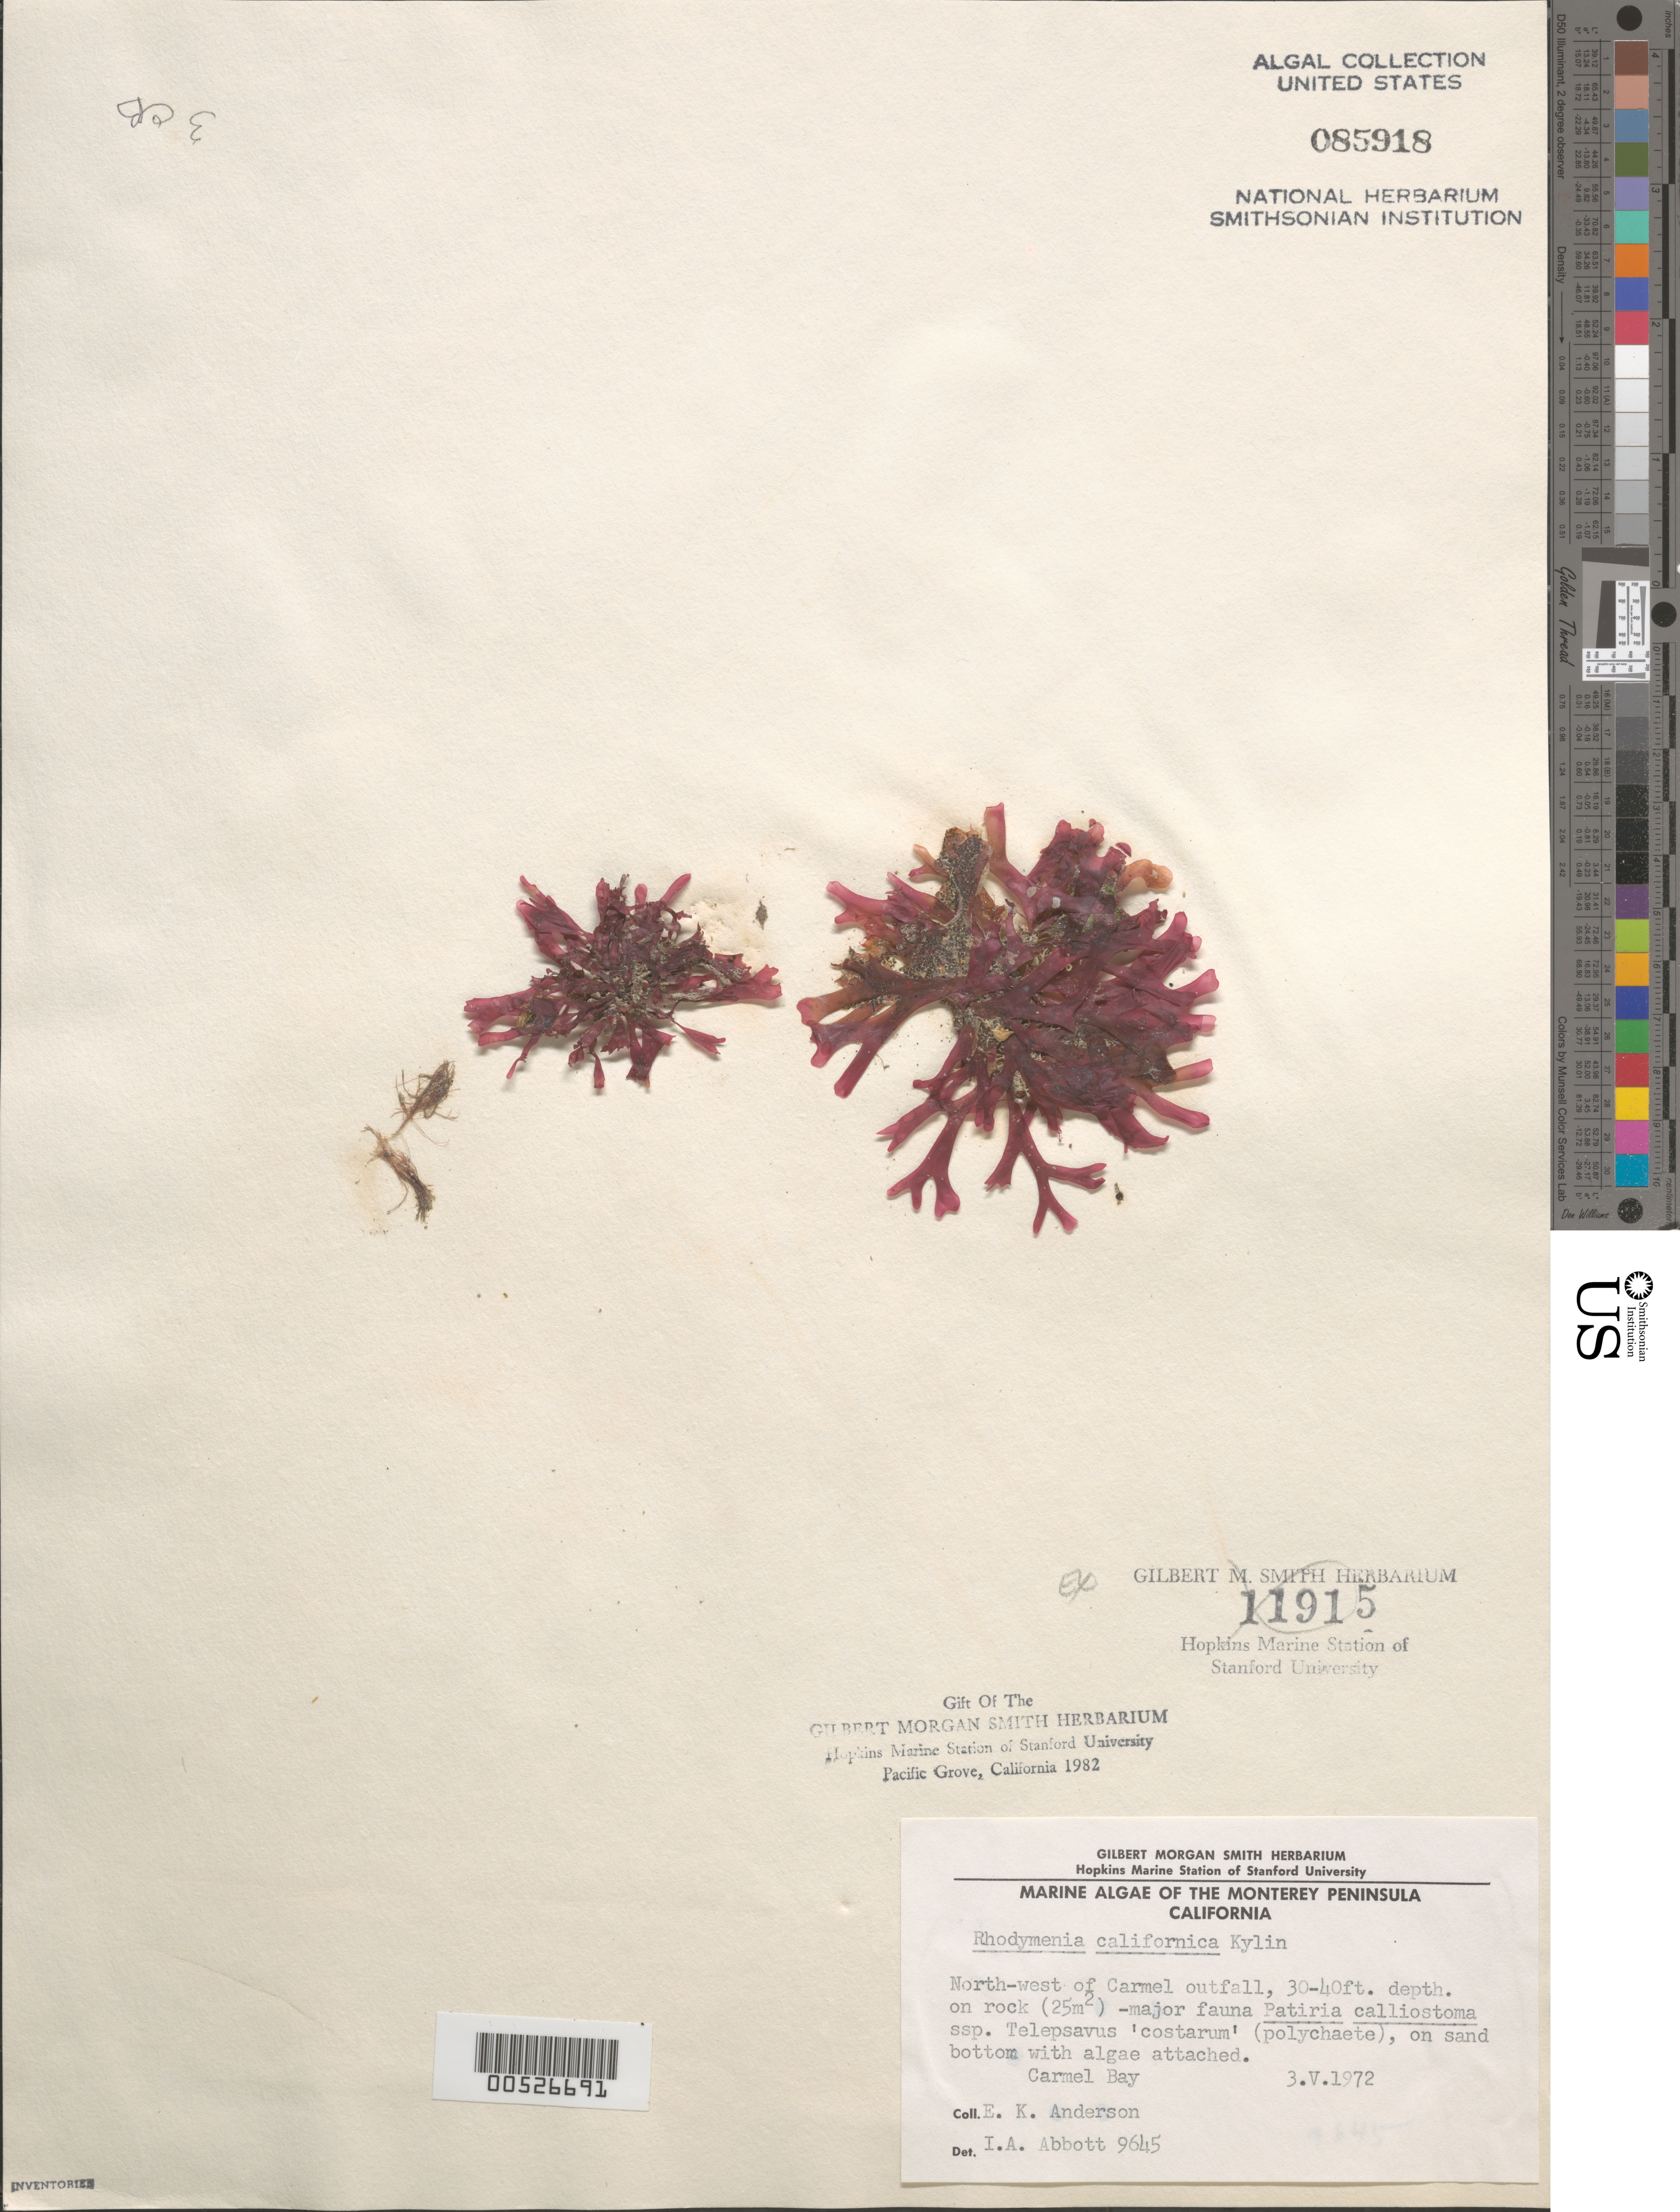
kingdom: Plantae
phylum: Rhodophyta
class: Florideophyceae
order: Rhodymeniales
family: Rhodymeniaceae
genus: Rhodymenia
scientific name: Rhodymenia californica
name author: Kylin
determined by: Abbott, Isabella A.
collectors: E. K. Anderson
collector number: IAA 9645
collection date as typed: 03 May 1972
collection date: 1972-05-03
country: United States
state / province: California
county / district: Monterey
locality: Carmel Bay northwest of Carmel outfall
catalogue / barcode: US 85918